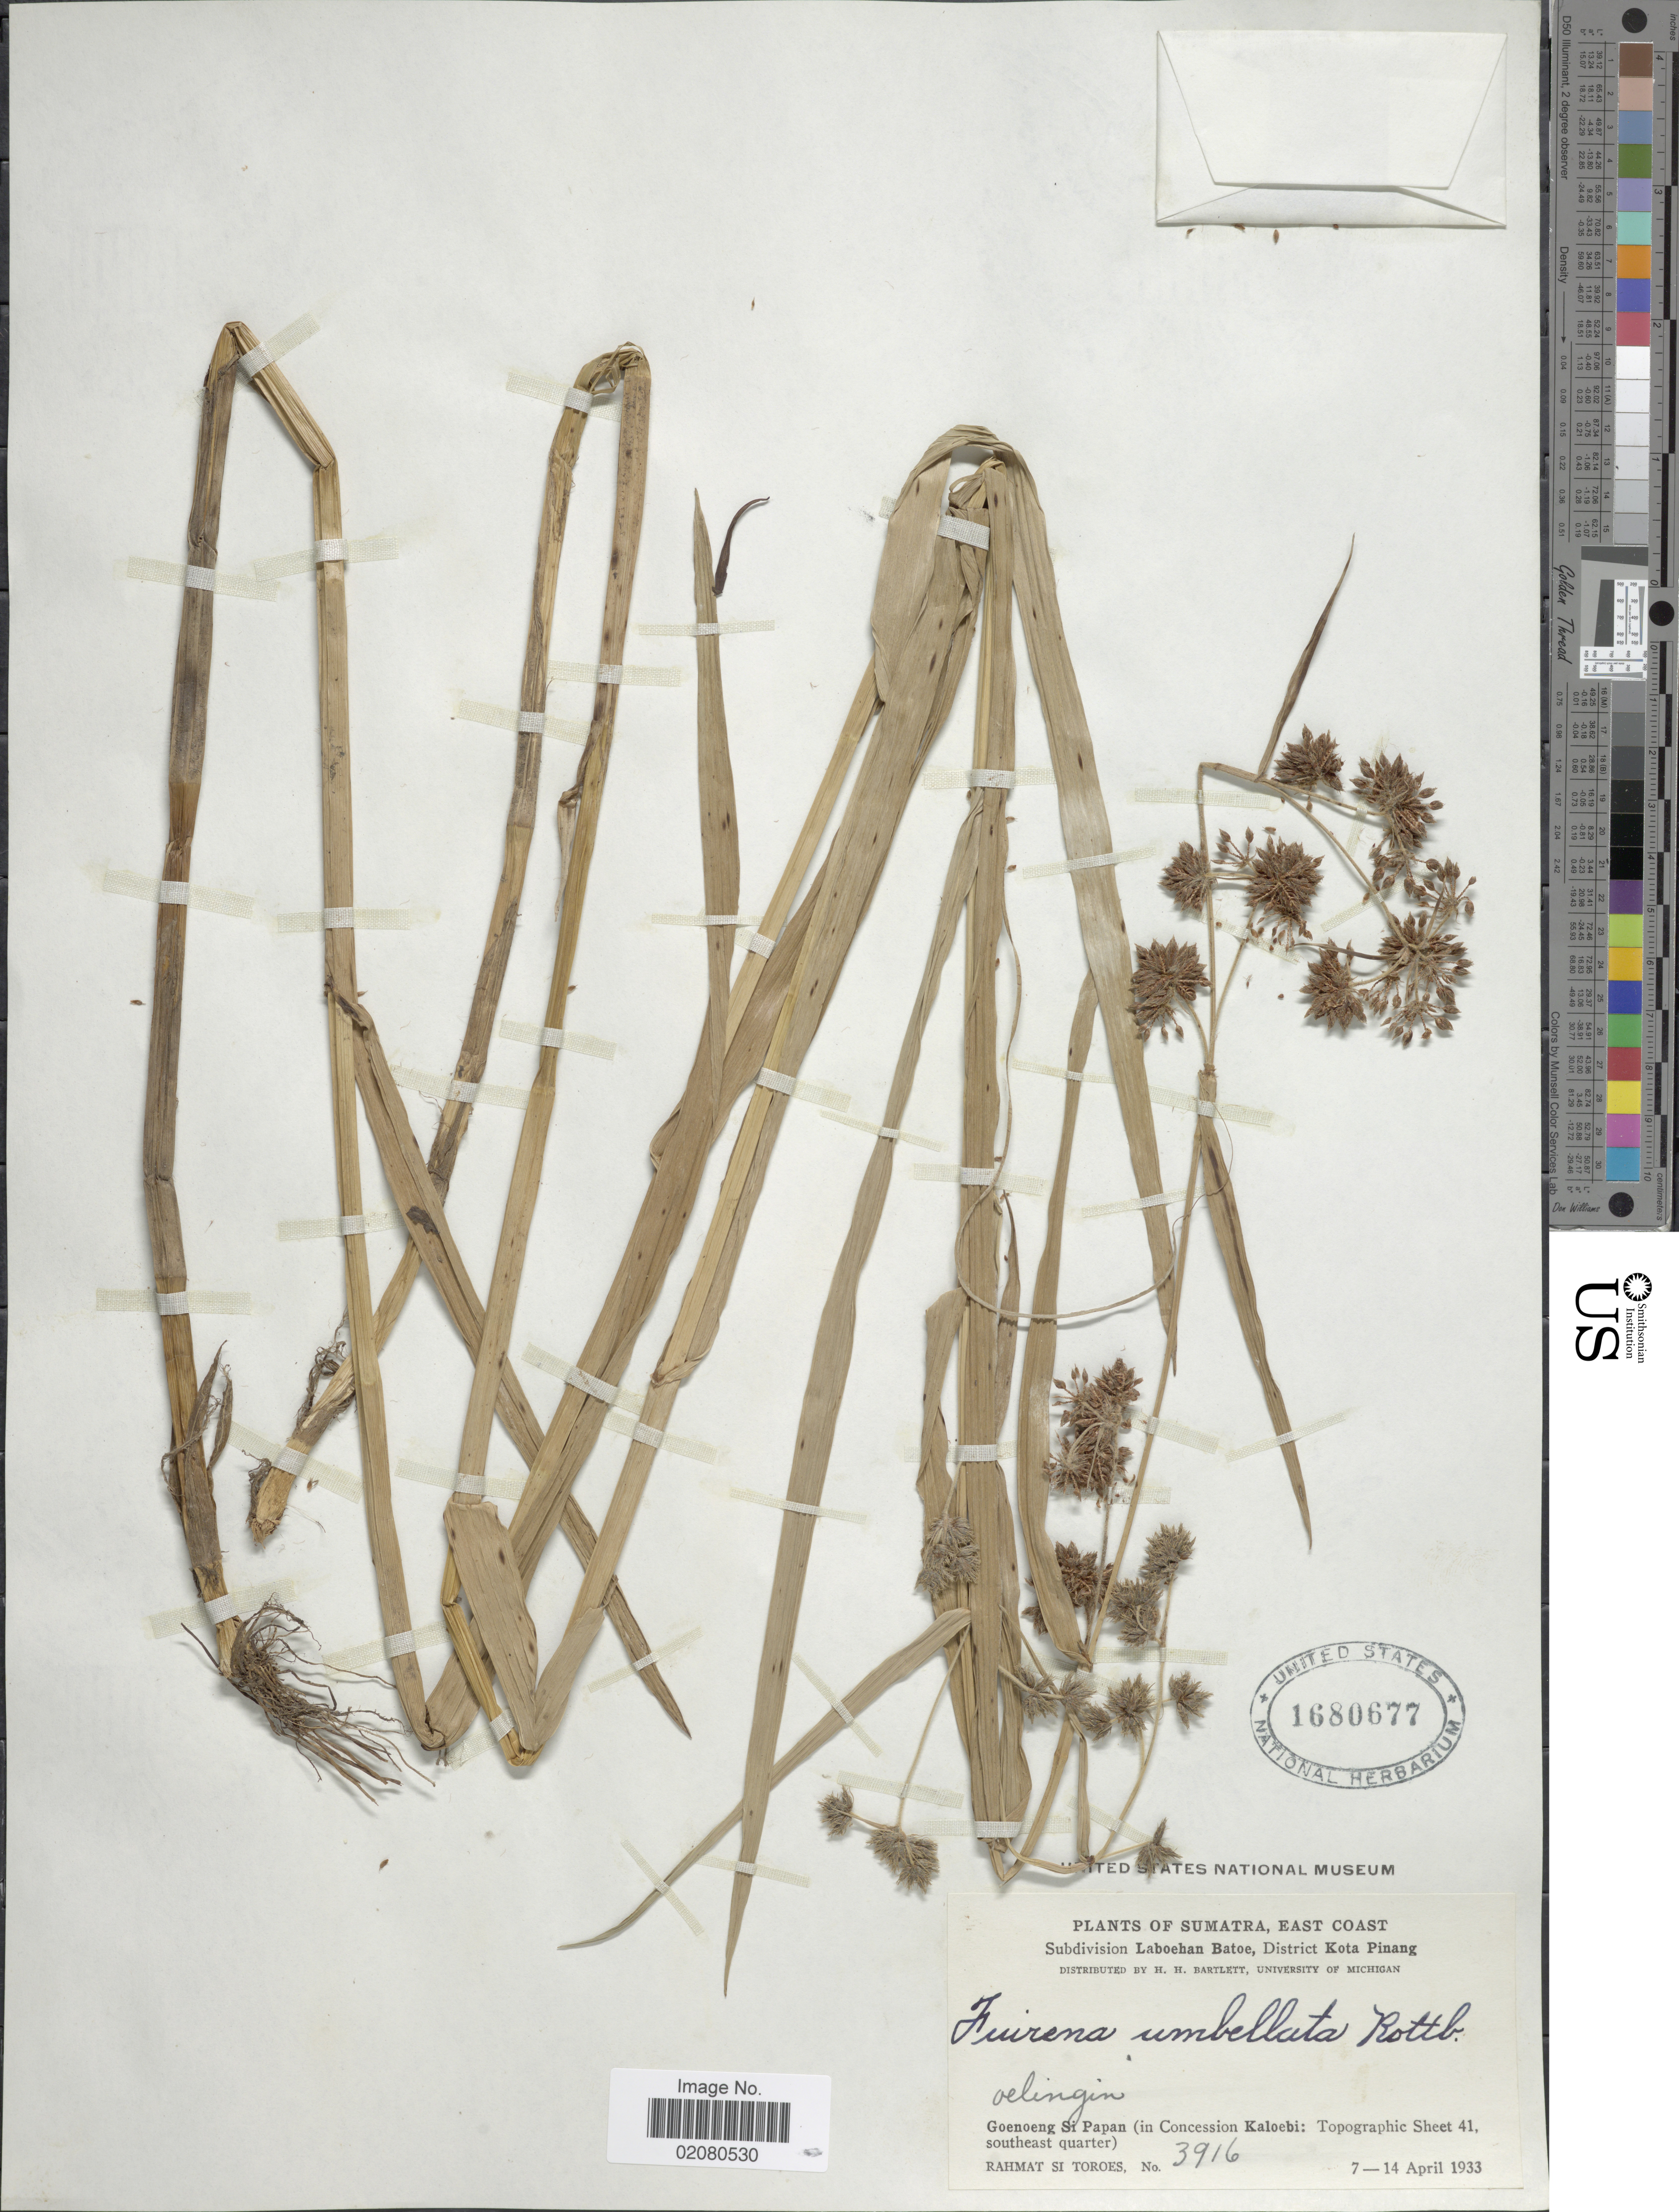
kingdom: Plantae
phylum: Tracheophyta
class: Liliopsida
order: Poales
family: Cyperaceae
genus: Fuirena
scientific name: Fuirena umbellata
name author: Rottb.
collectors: Rahmat Si Boeea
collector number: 3916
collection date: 1933-04-07/1933-04-14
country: Indonesia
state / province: Sumatra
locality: East Coast, oelingin, Goenoeng Si Papan (in Concession Kaloebi: Topgraphic Sheet 41, southeast quarter)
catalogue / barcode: US 1680677